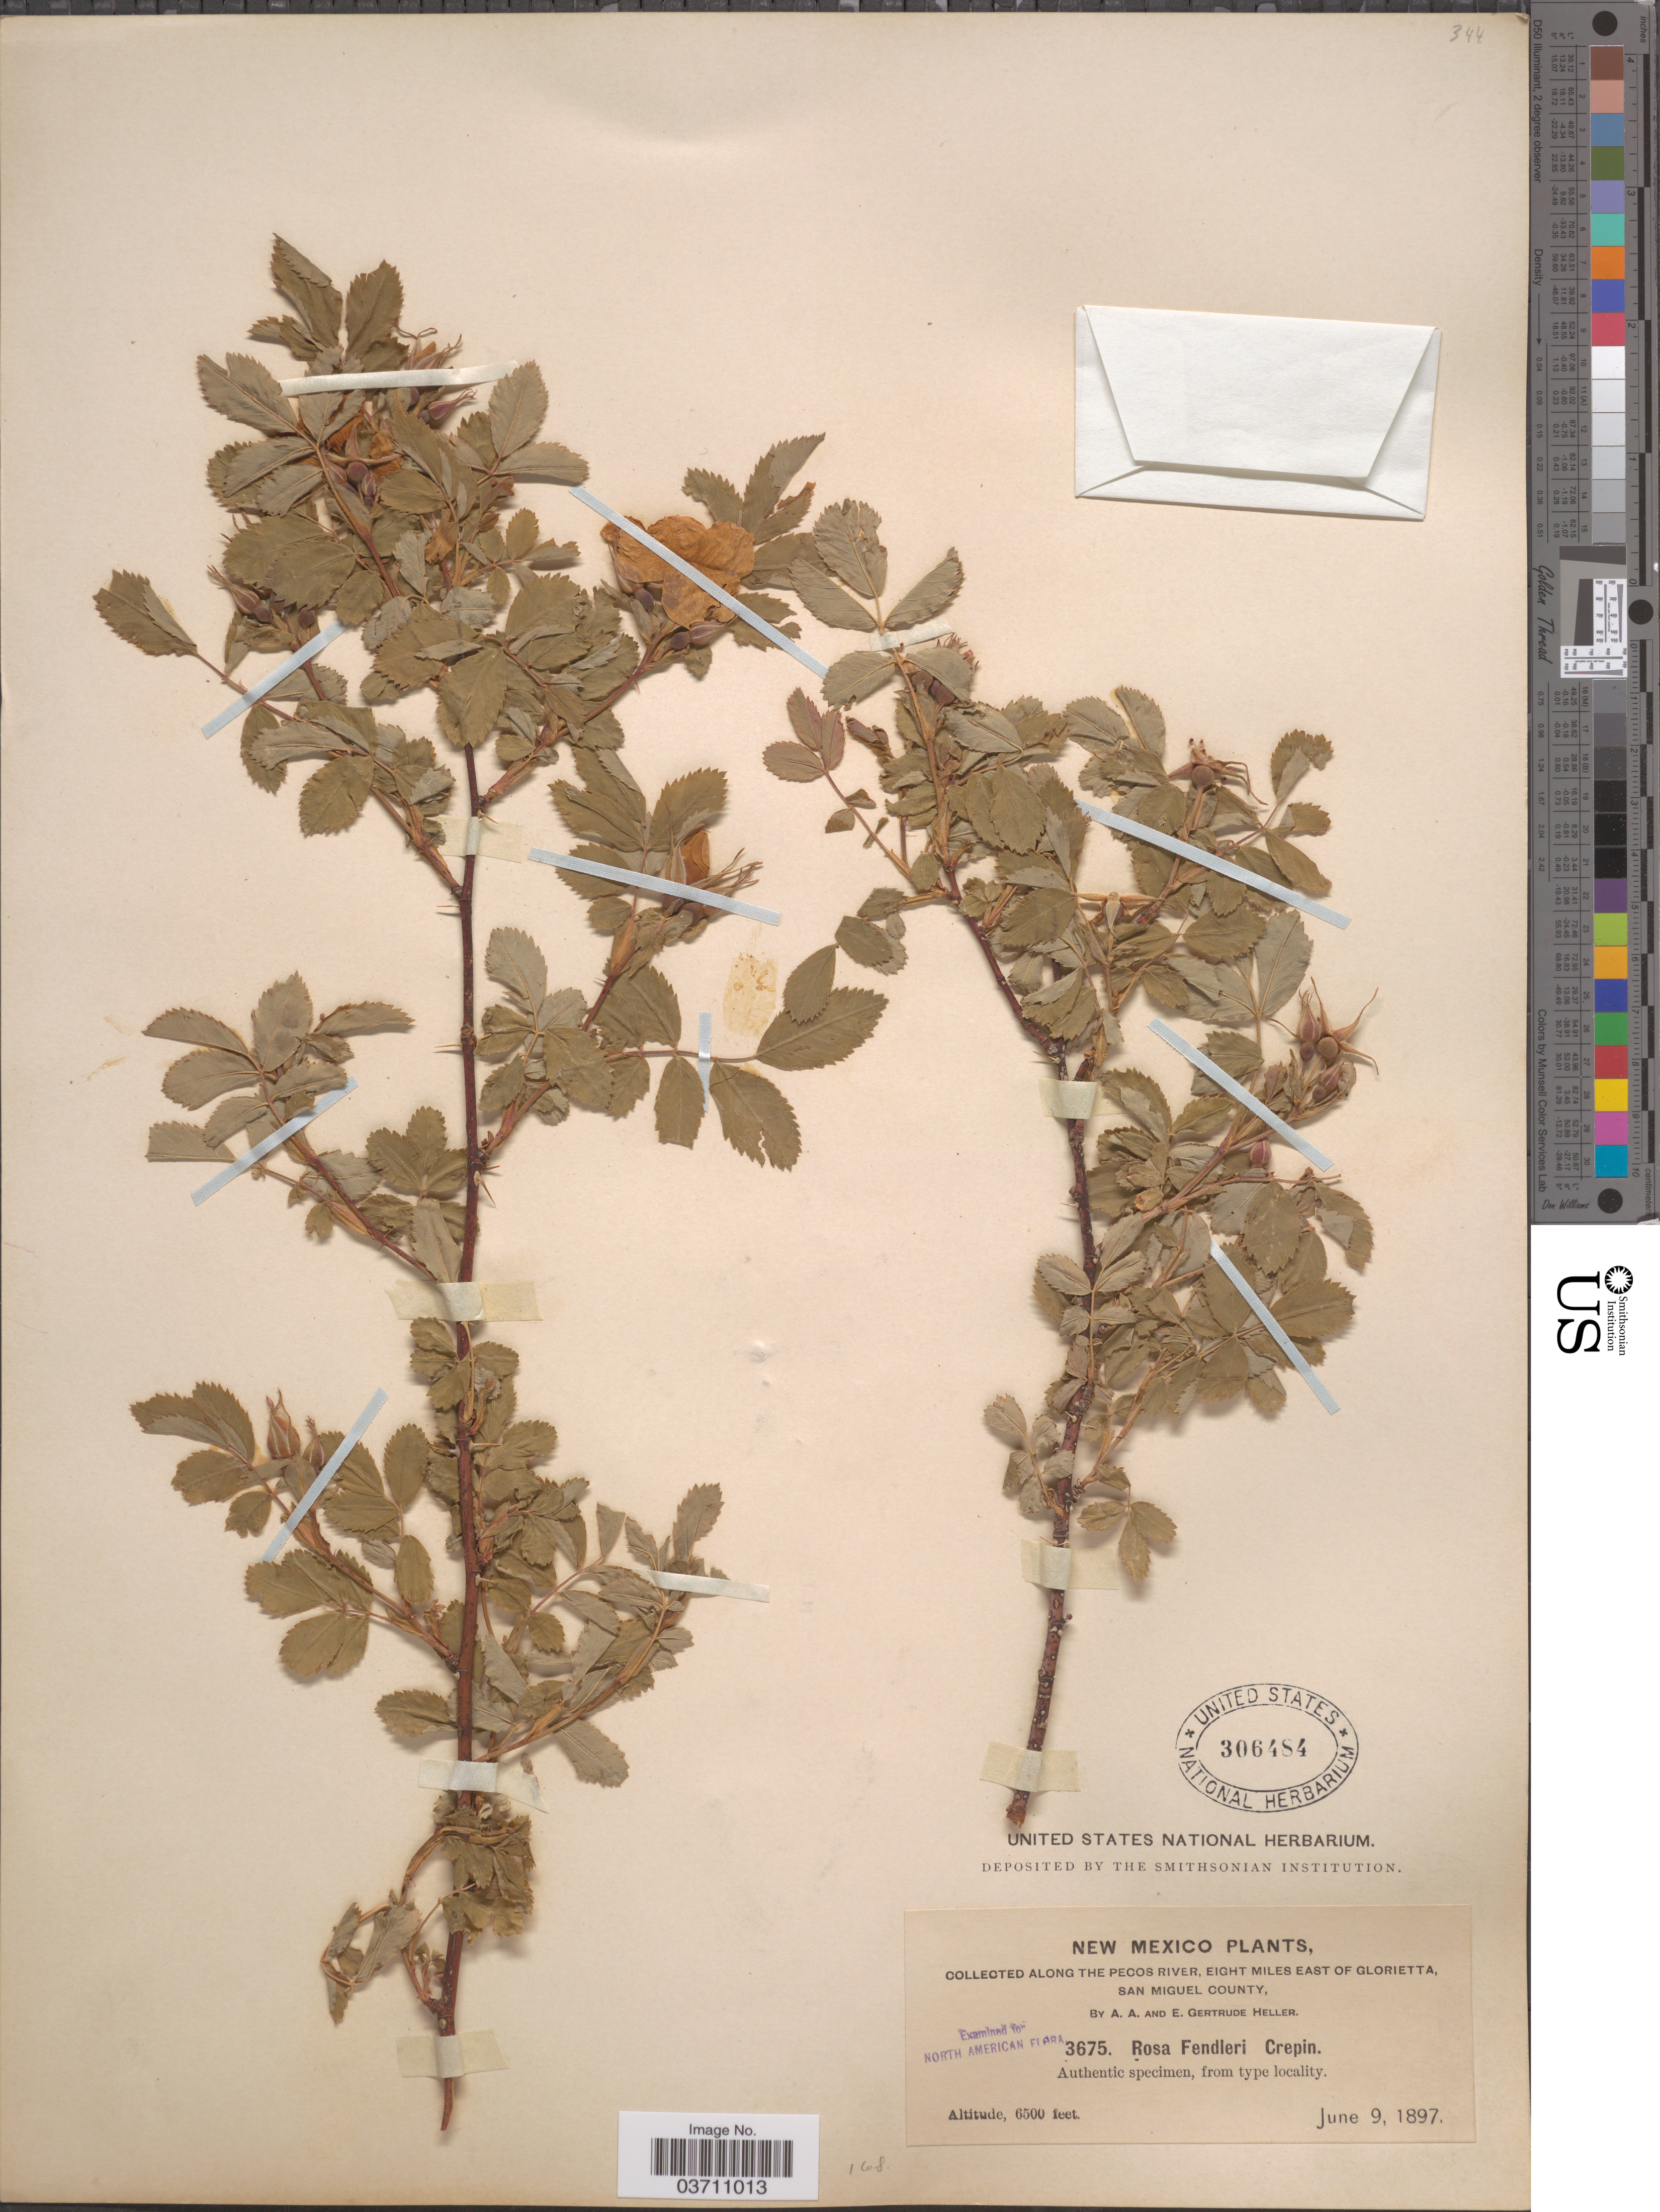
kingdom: Plantae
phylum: Tracheophyta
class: Magnoliopsida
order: Rosales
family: Rosaceae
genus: Rosa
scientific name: Rosa fendleri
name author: Crép.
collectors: A. A. Heller & E. G. Heller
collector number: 3675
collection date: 1897-06-09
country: United States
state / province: New Mexico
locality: Along the Pecos River, eight miles East of Glorietta, San Miguel County.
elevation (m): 1981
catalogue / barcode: US 306484